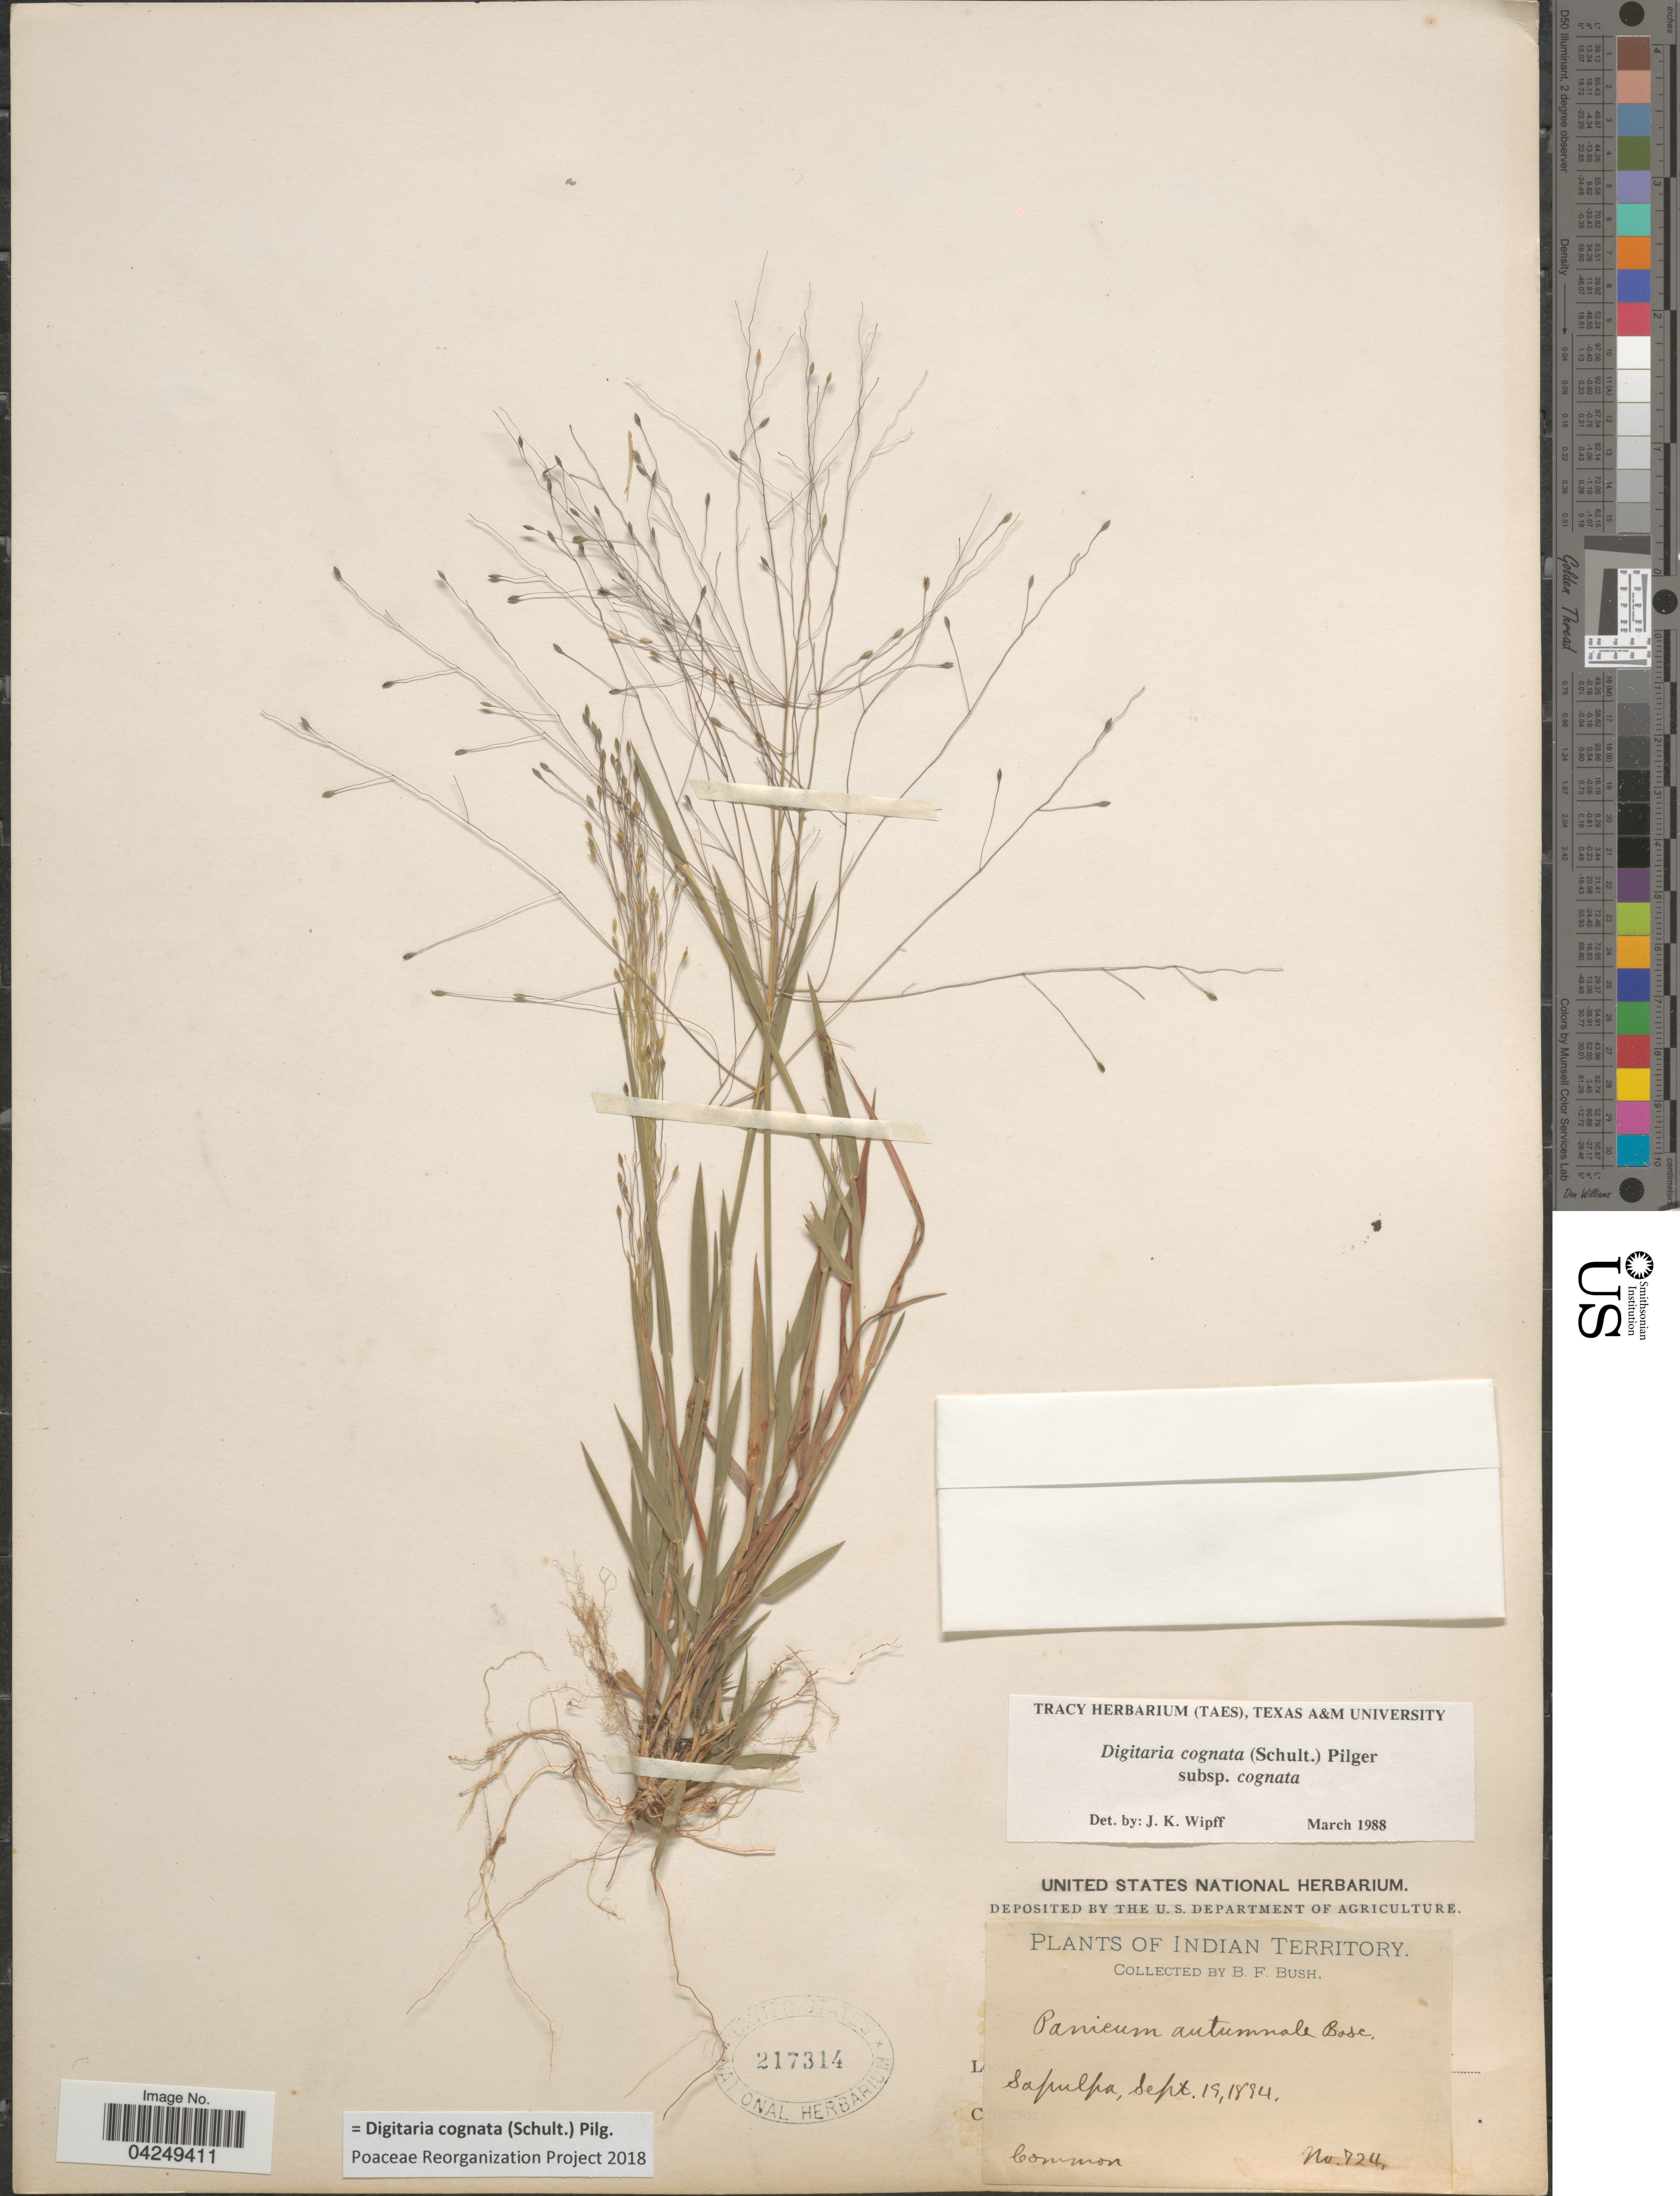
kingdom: Plantae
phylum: Tracheophyta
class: Liliopsida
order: Poales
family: Poaceae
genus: Digitaria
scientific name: Digitaria cognata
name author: (Scult.) Pilg.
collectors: B. F. Bush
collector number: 724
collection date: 1894-09-19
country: United States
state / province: Oklahoma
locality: Indian Territory. Sapulpa.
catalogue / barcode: US 217314